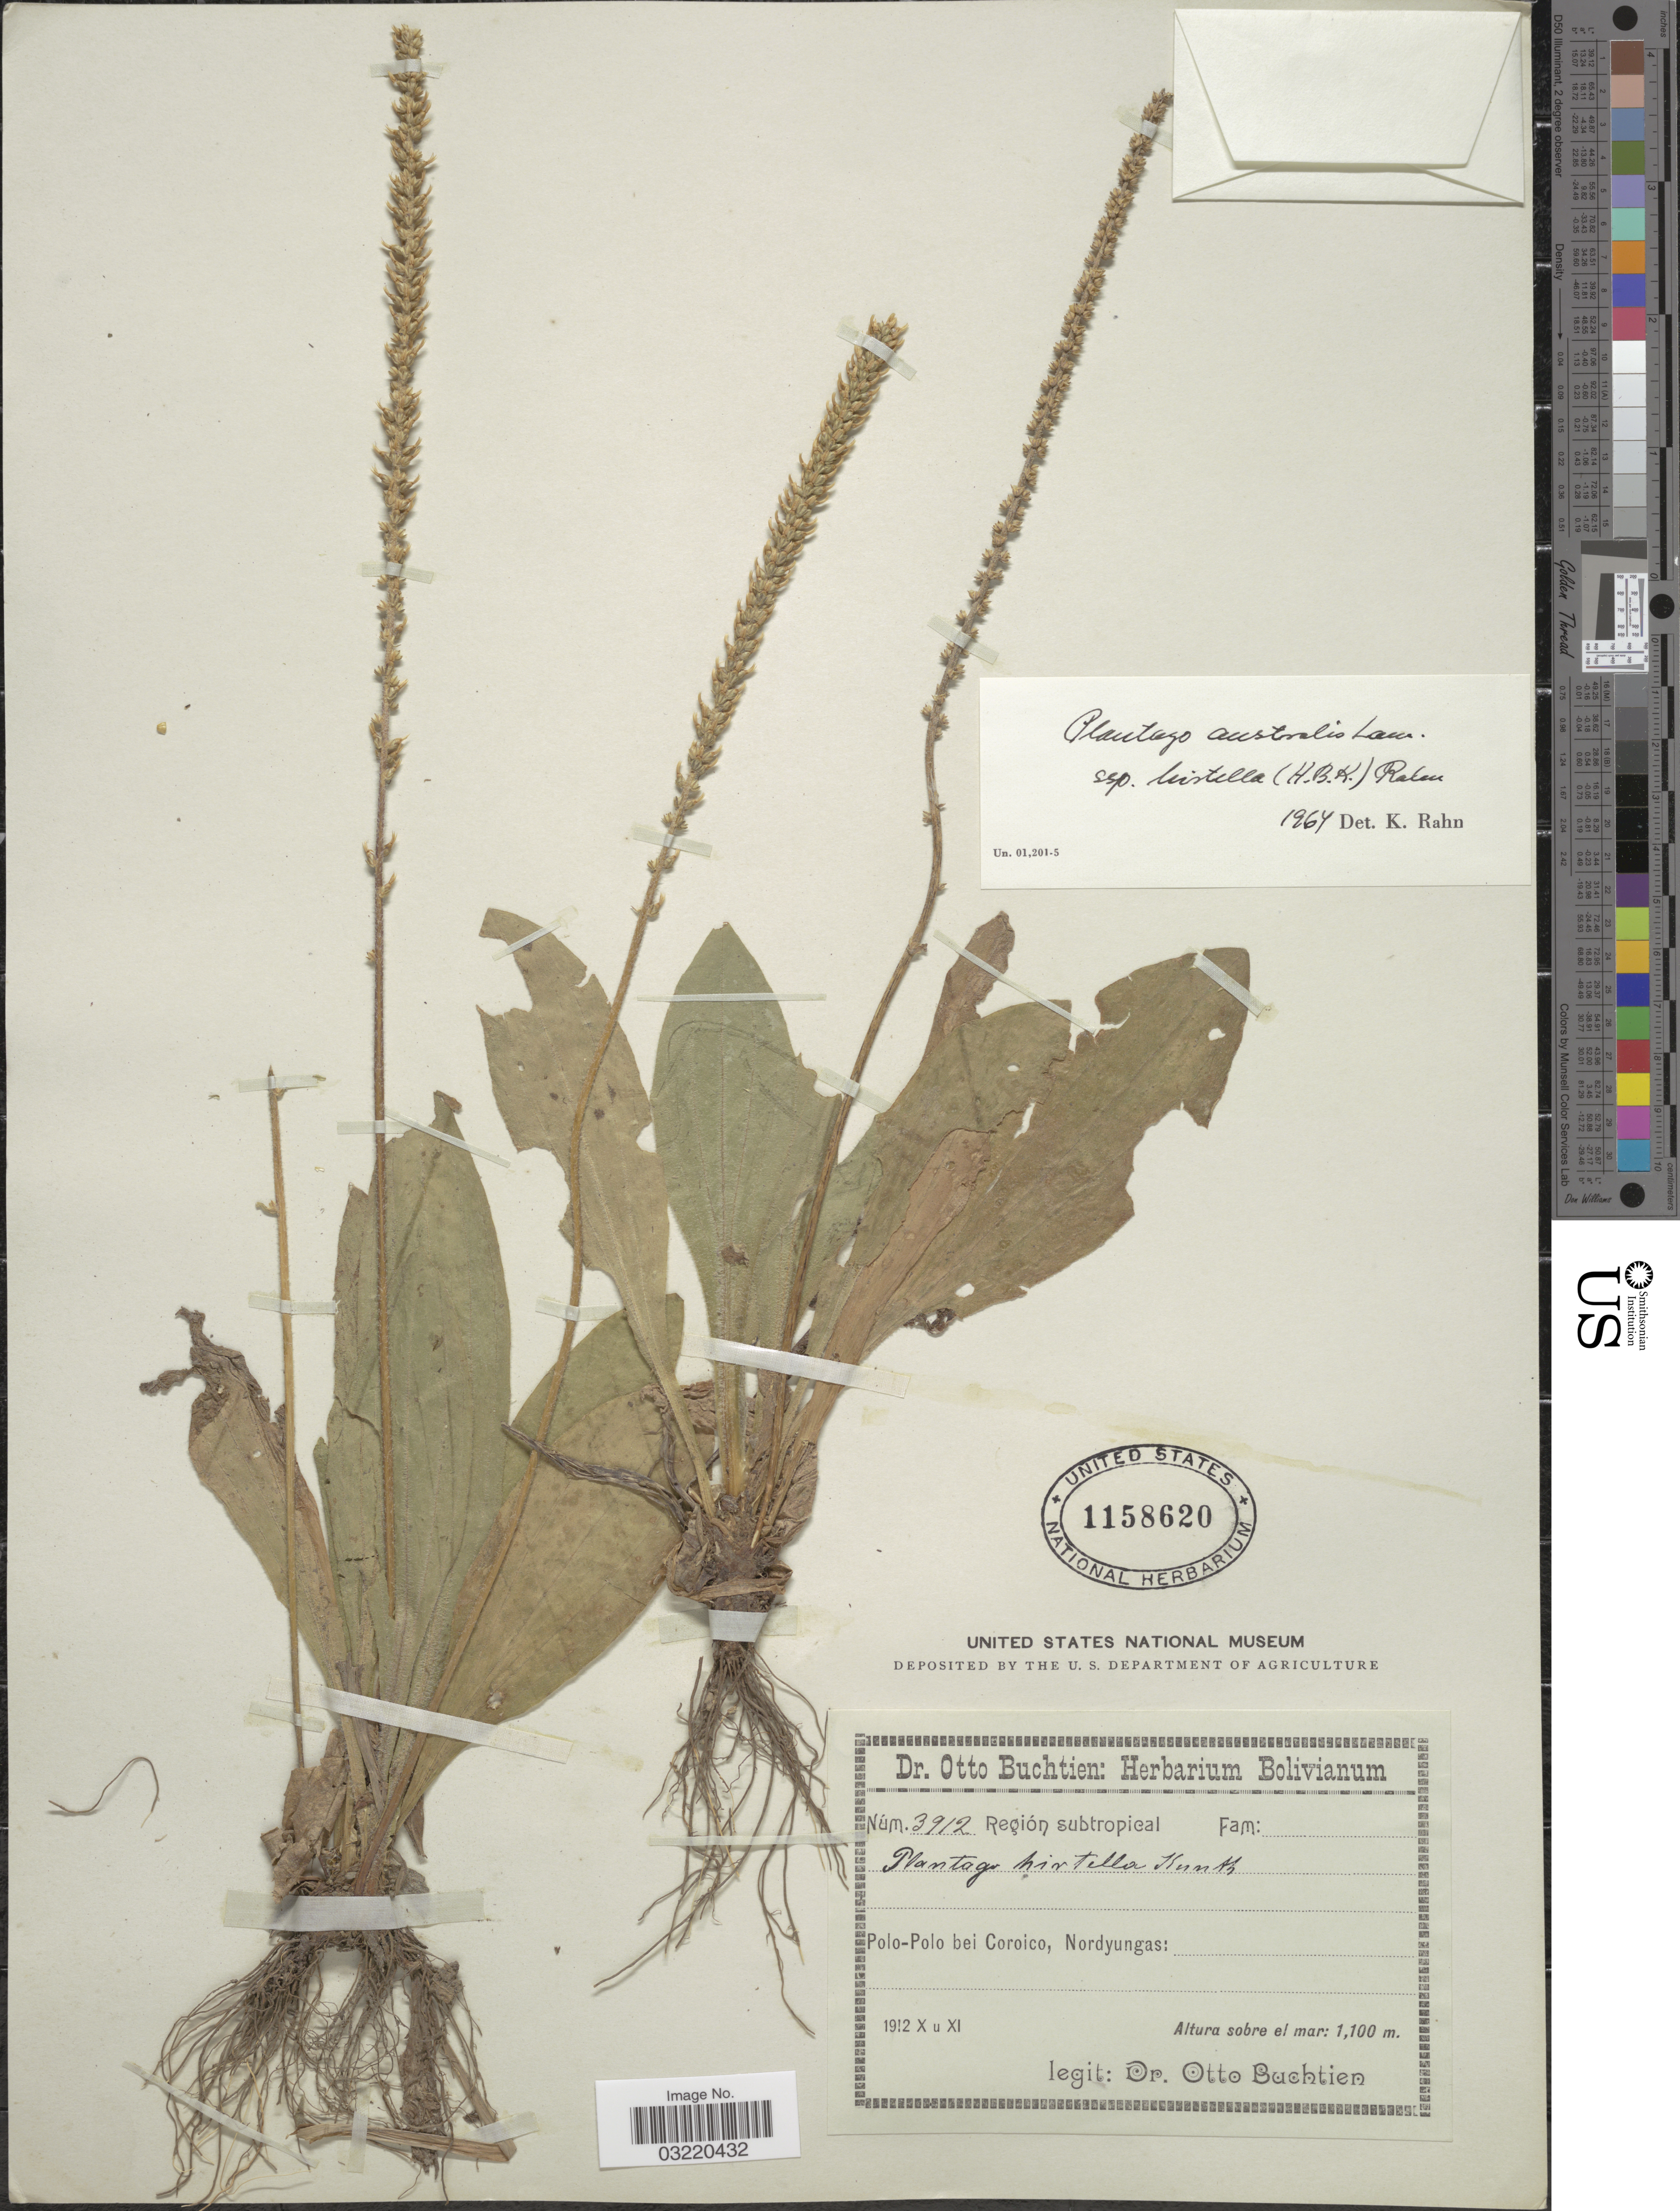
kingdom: Plantae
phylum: Tracheophyta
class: Magnoliopsida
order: Lamiales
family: Plantaginaceae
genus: Plantago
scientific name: Plantago australis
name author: Lam.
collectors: O. Buchtien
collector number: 3912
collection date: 1912-10/1912-11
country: Bolivia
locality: Polo-Polo bei Coroico, Nordyungas.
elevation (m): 1100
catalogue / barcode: US 1158620